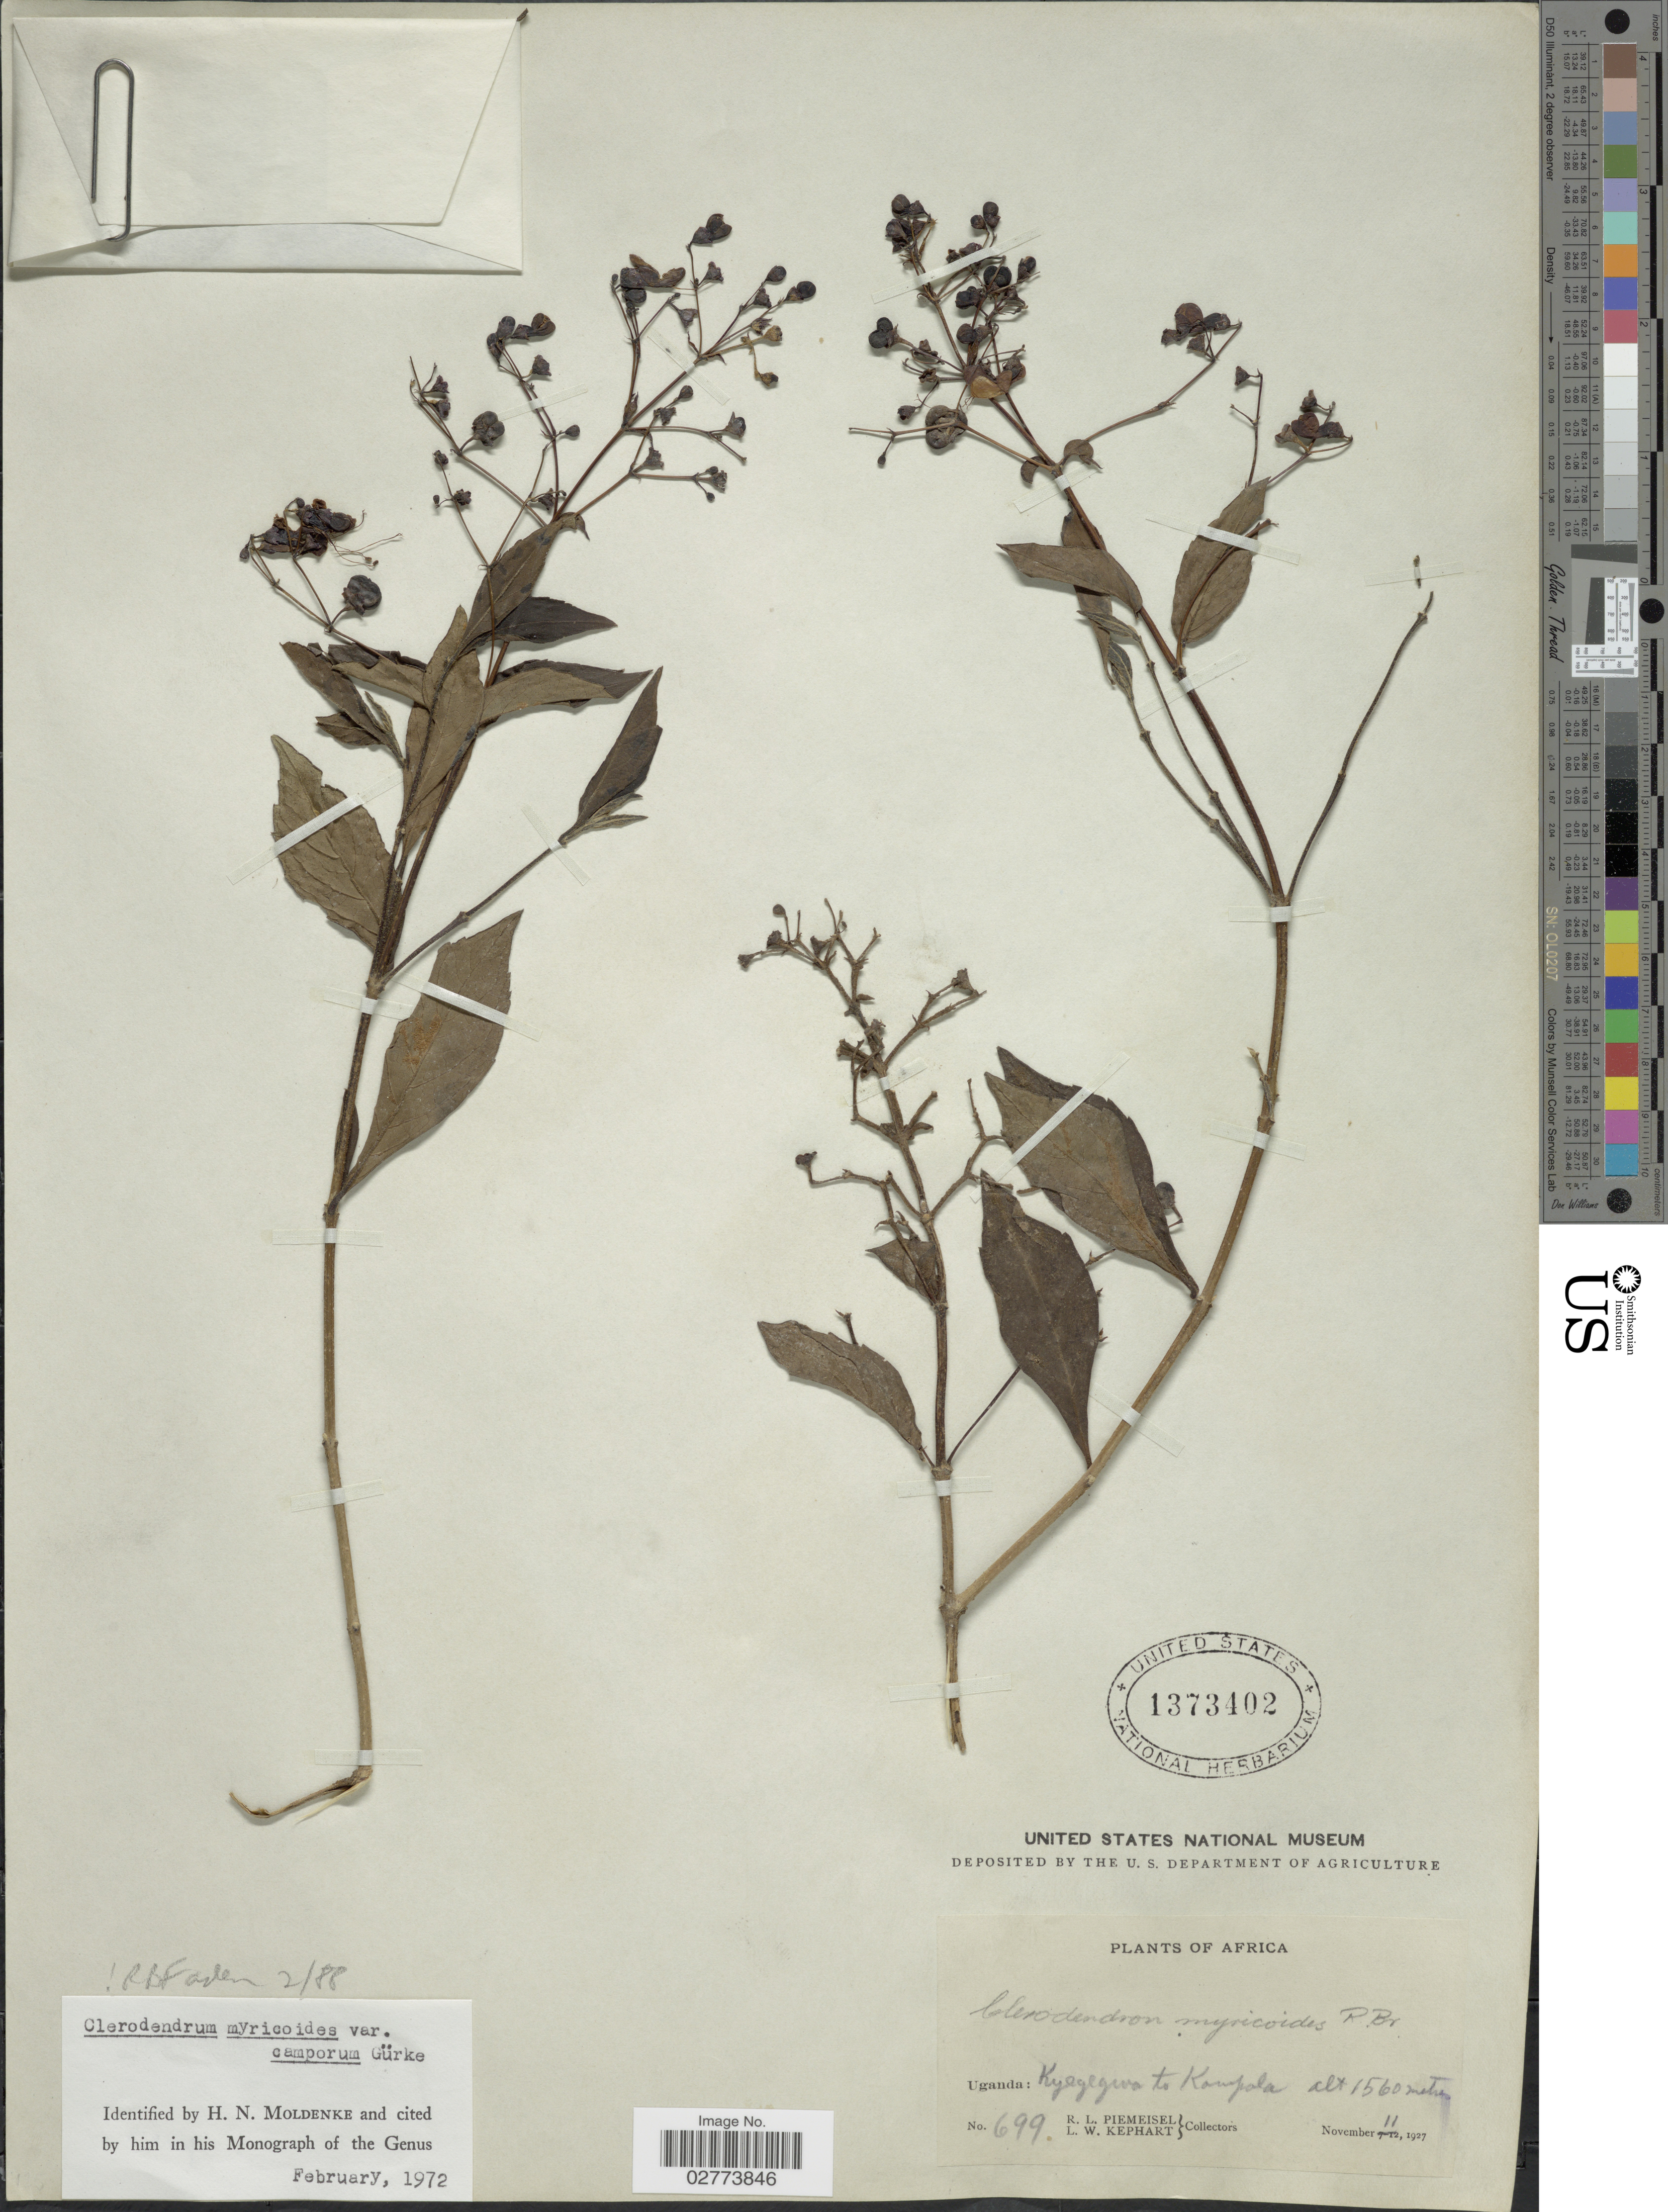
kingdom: Plantae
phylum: Tracheophyta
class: Magnoliopsida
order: Lamiales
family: Lamiaceae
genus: Clerodendrum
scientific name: Clerodendrum myricoides var. camporum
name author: Gürke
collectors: R. L. Piemeisel & L. W. Kephart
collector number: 699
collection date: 1927-11-11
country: Uganda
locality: Kyegegwa to Kompola.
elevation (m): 1560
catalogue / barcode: US 1373402